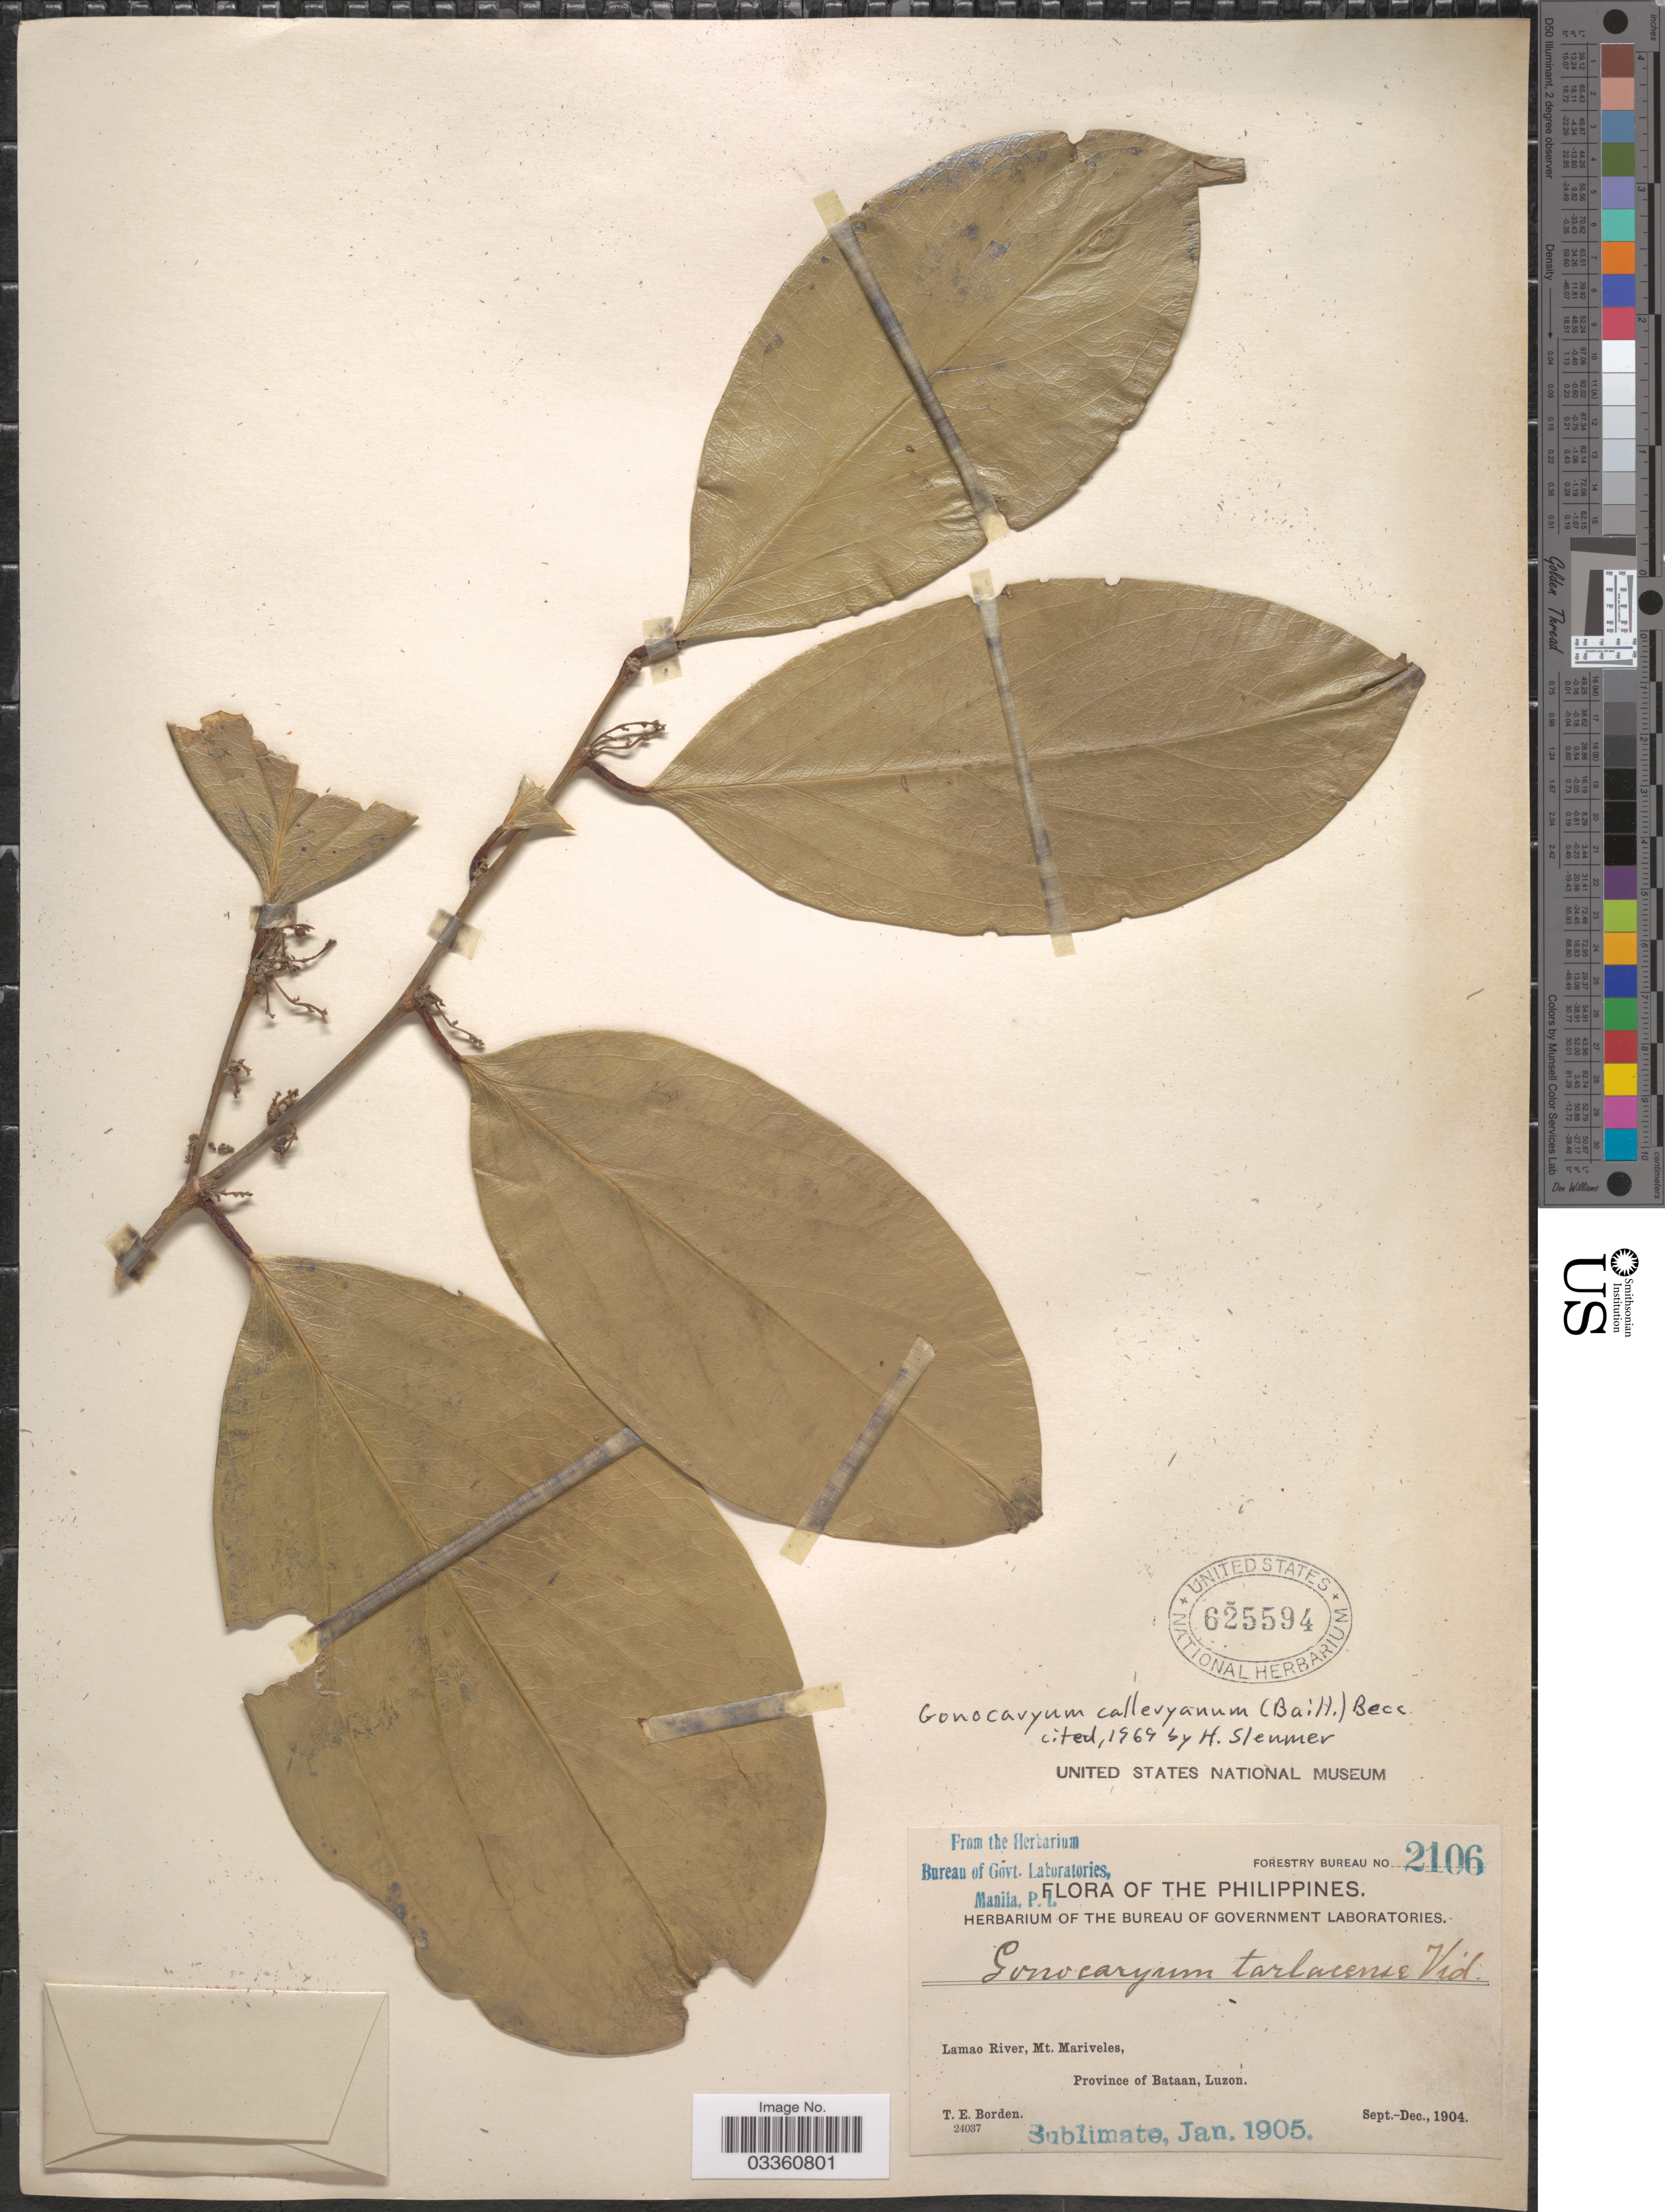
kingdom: Plantae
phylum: Tracheophyta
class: Magnoliopsida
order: Cardiopteridales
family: Cardiopteridaceae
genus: Gonocaryum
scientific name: Gonocaryum calleryanum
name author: (Baill.) Becc.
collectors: T. E. Borden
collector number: Forestry Bureau 2106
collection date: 1904-09/1904-12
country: Philippines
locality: Lamao River, Mt. Mariveles, Province of Bataan, Luzon.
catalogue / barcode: US 625594